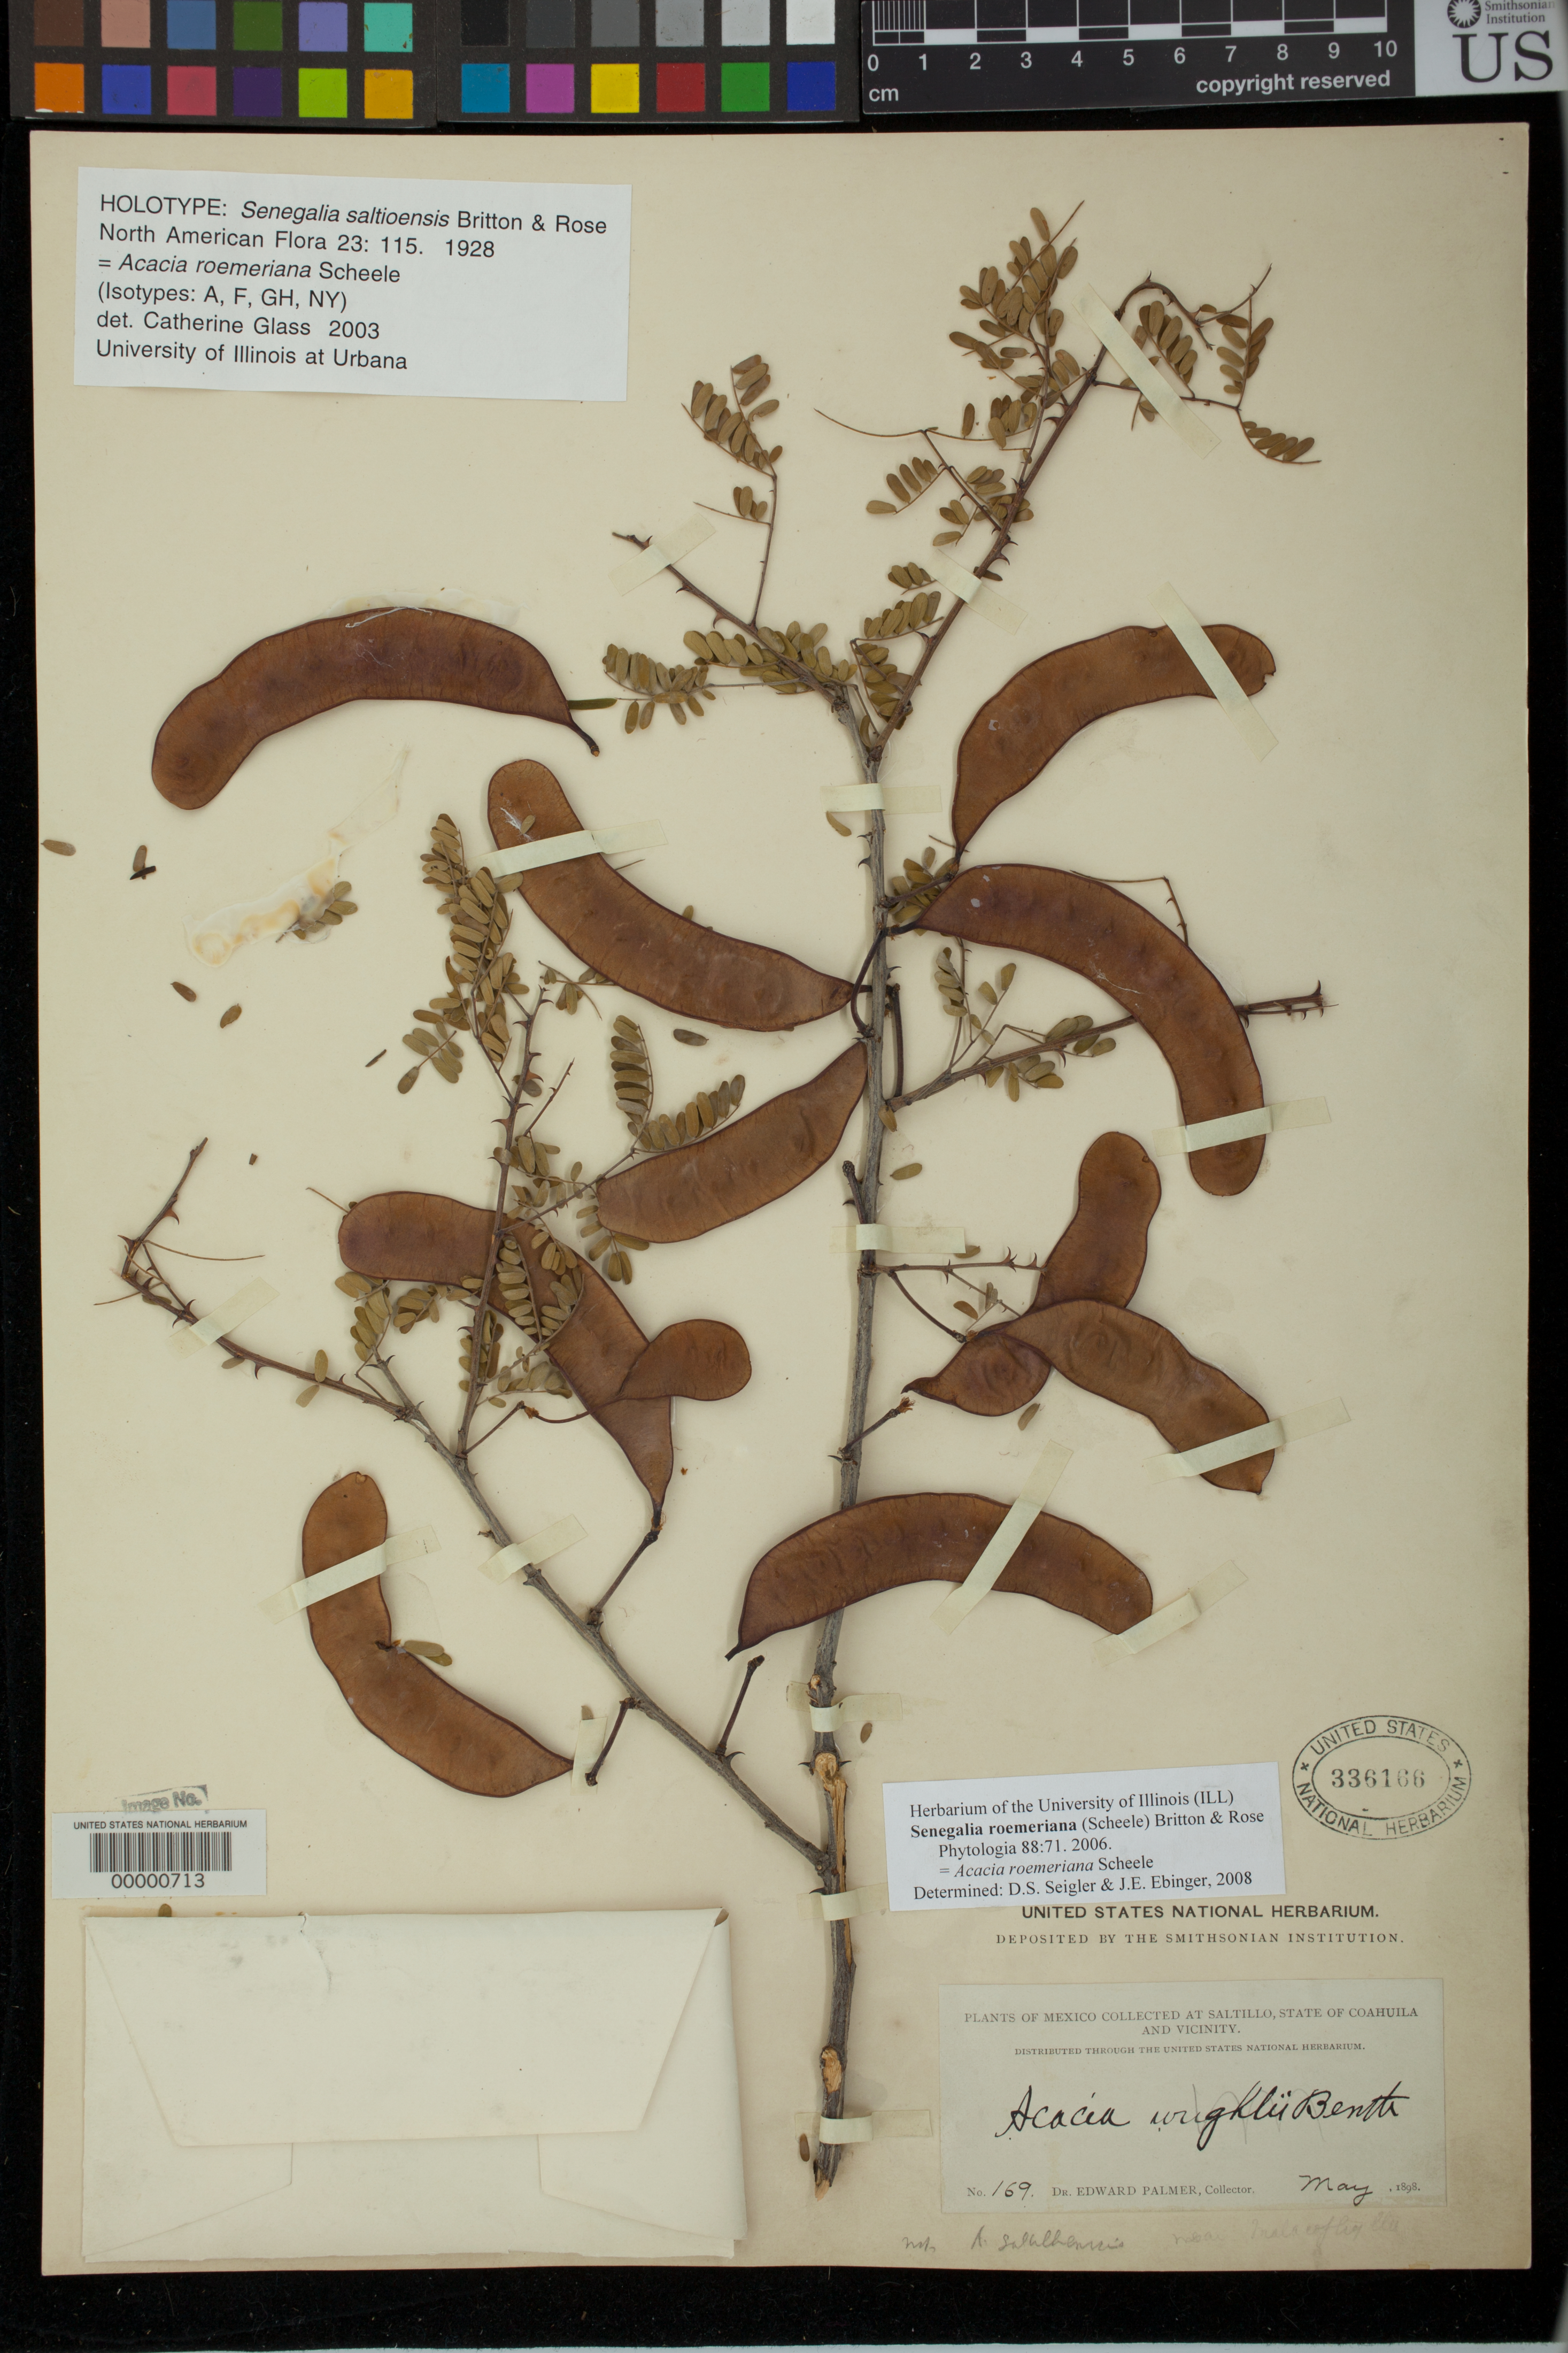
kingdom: Plantae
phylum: Tracheophyta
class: Magnoliopsida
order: Fabales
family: Fabaceae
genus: Senegalia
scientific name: Senegalia saltilloensis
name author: Britton & Rose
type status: Type Collection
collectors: E. Palmer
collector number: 169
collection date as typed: May 1898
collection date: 1898-05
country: Mexico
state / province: Coahuila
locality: Near Saltillo.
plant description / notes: Herbarium of holotype not indicated in protologue, type status uncertain. This US specimen previously recorded as isotype; returned from loan annotated as "holotype" by C. Glass (2003), but Seigler et al. (2006, Phytologia 88: 71) cite holotype at NY, and Glass & Seigler (2006, Taxon 55: 994) cite lectotype at NY! Duplicate at NY has conflicting annotations as "isotype" (Glass 2003) and "holotype" (Seigler & Ebinger 2013).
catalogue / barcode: US 336166